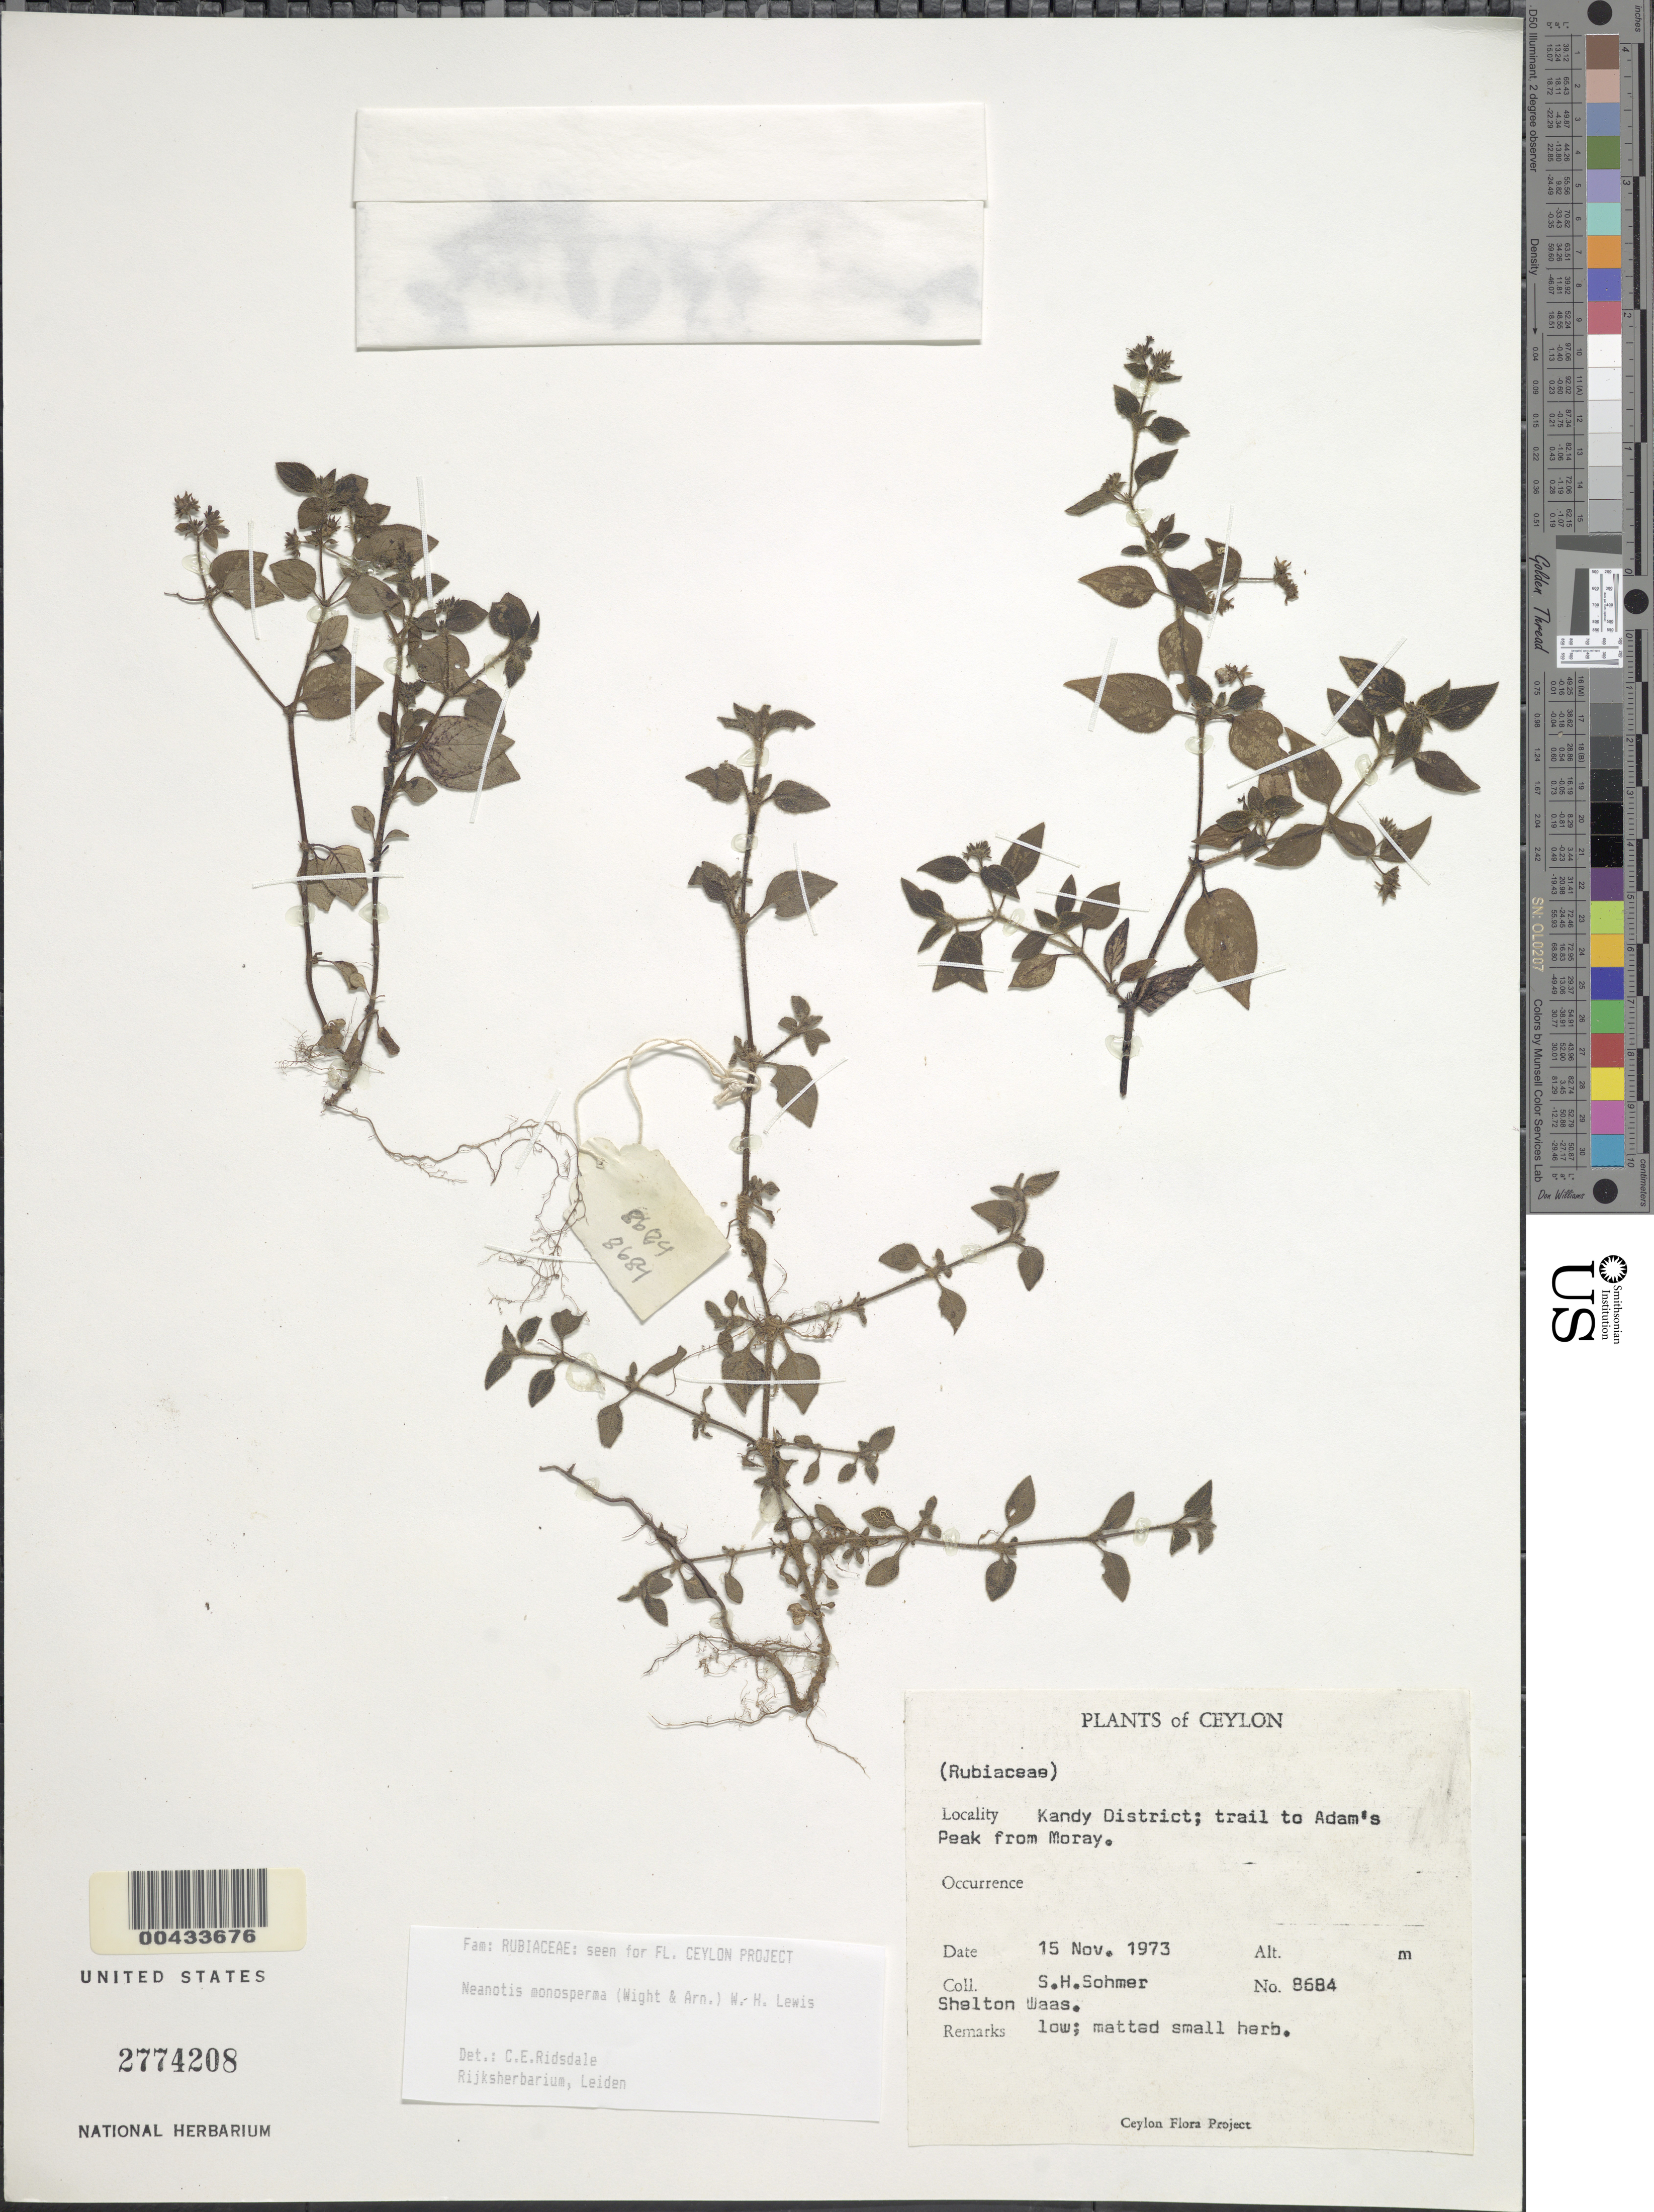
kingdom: Plantae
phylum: Tracheophyta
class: Magnoliopsida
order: Gentianales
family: Rubiaceae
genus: Neanotis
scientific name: Neanotis monosperma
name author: (Wight & Arn.) W.H. Lewis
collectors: S. H. Sohmer & S. Waas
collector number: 8684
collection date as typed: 15 Nov 1973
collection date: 1973-11-15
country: Sri Lanka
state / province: Central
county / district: Kandy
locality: trail to Adam's Peak from Moray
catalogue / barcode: US 2774208